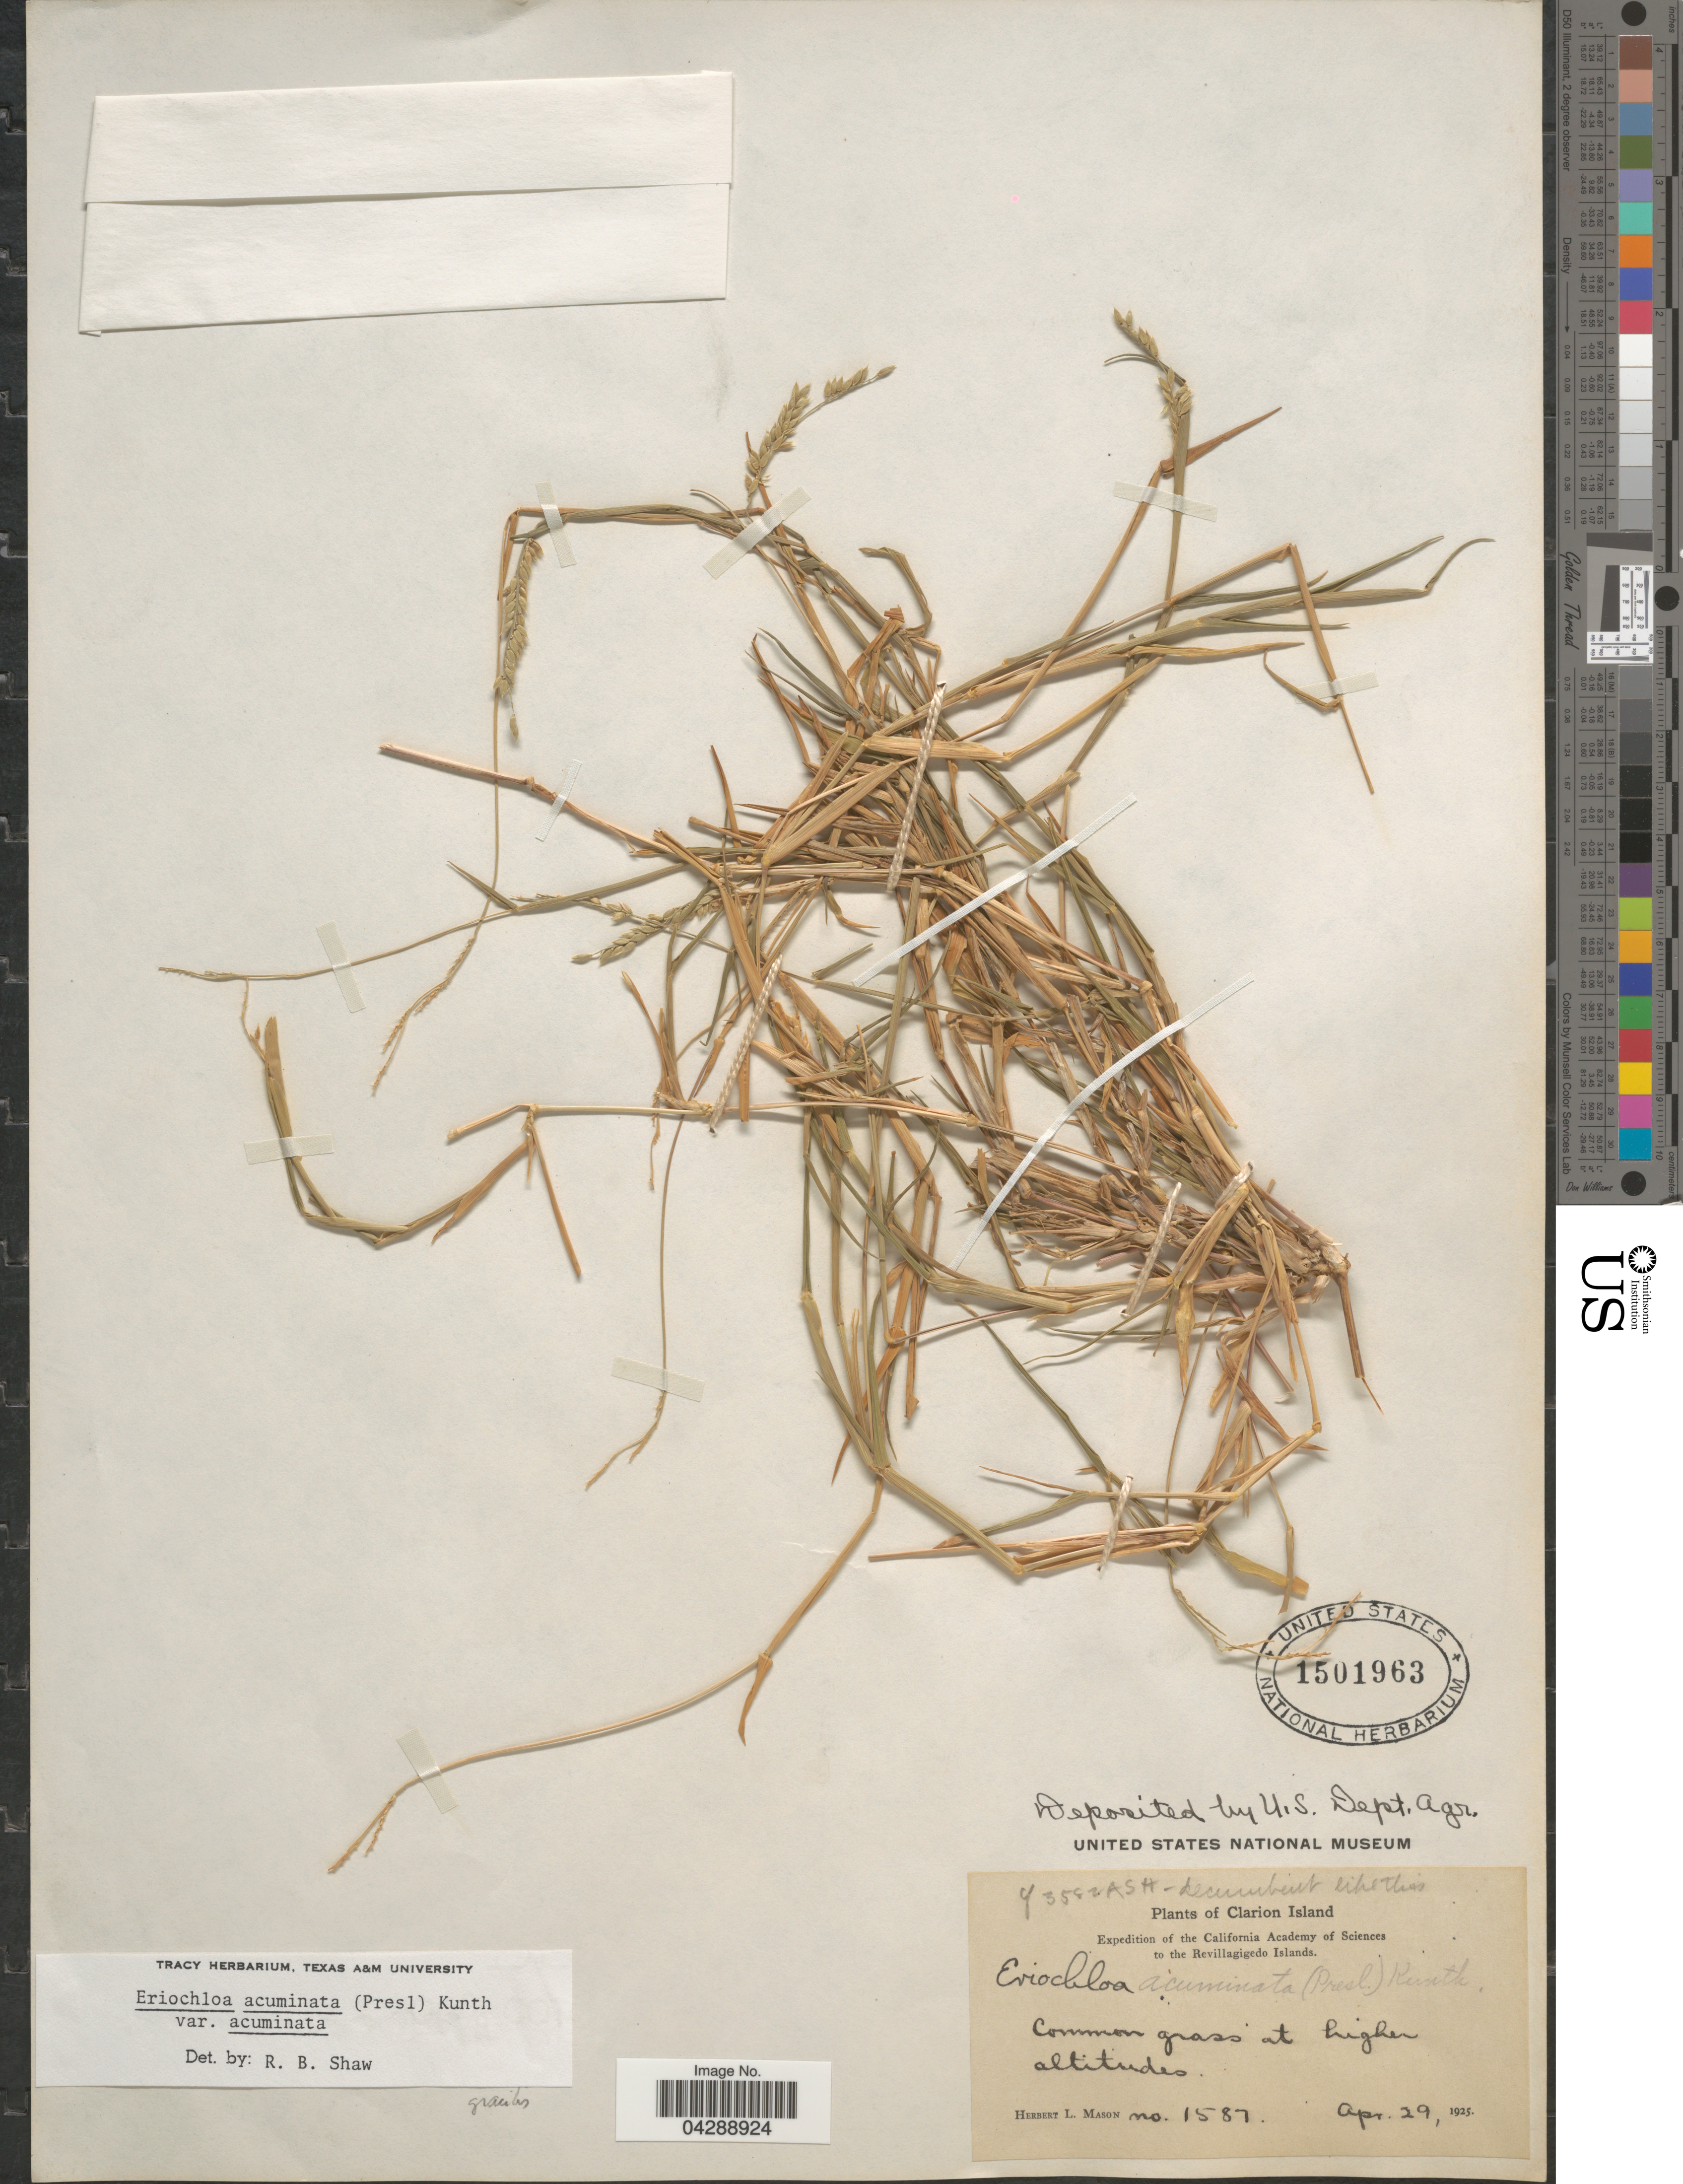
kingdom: Plantae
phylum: Tracheophyta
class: Liliopsida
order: Poales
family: Poaceae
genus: Eriochloa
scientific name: Eriochloa acuminata var. acuminata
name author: (J. Presl) Kunth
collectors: H. L. Mason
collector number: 1587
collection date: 1925-04-29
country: United States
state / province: California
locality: Clarion Island. Expedition of the California Academy of Sciences to the Revillagigedo Islands.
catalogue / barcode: US 1501963